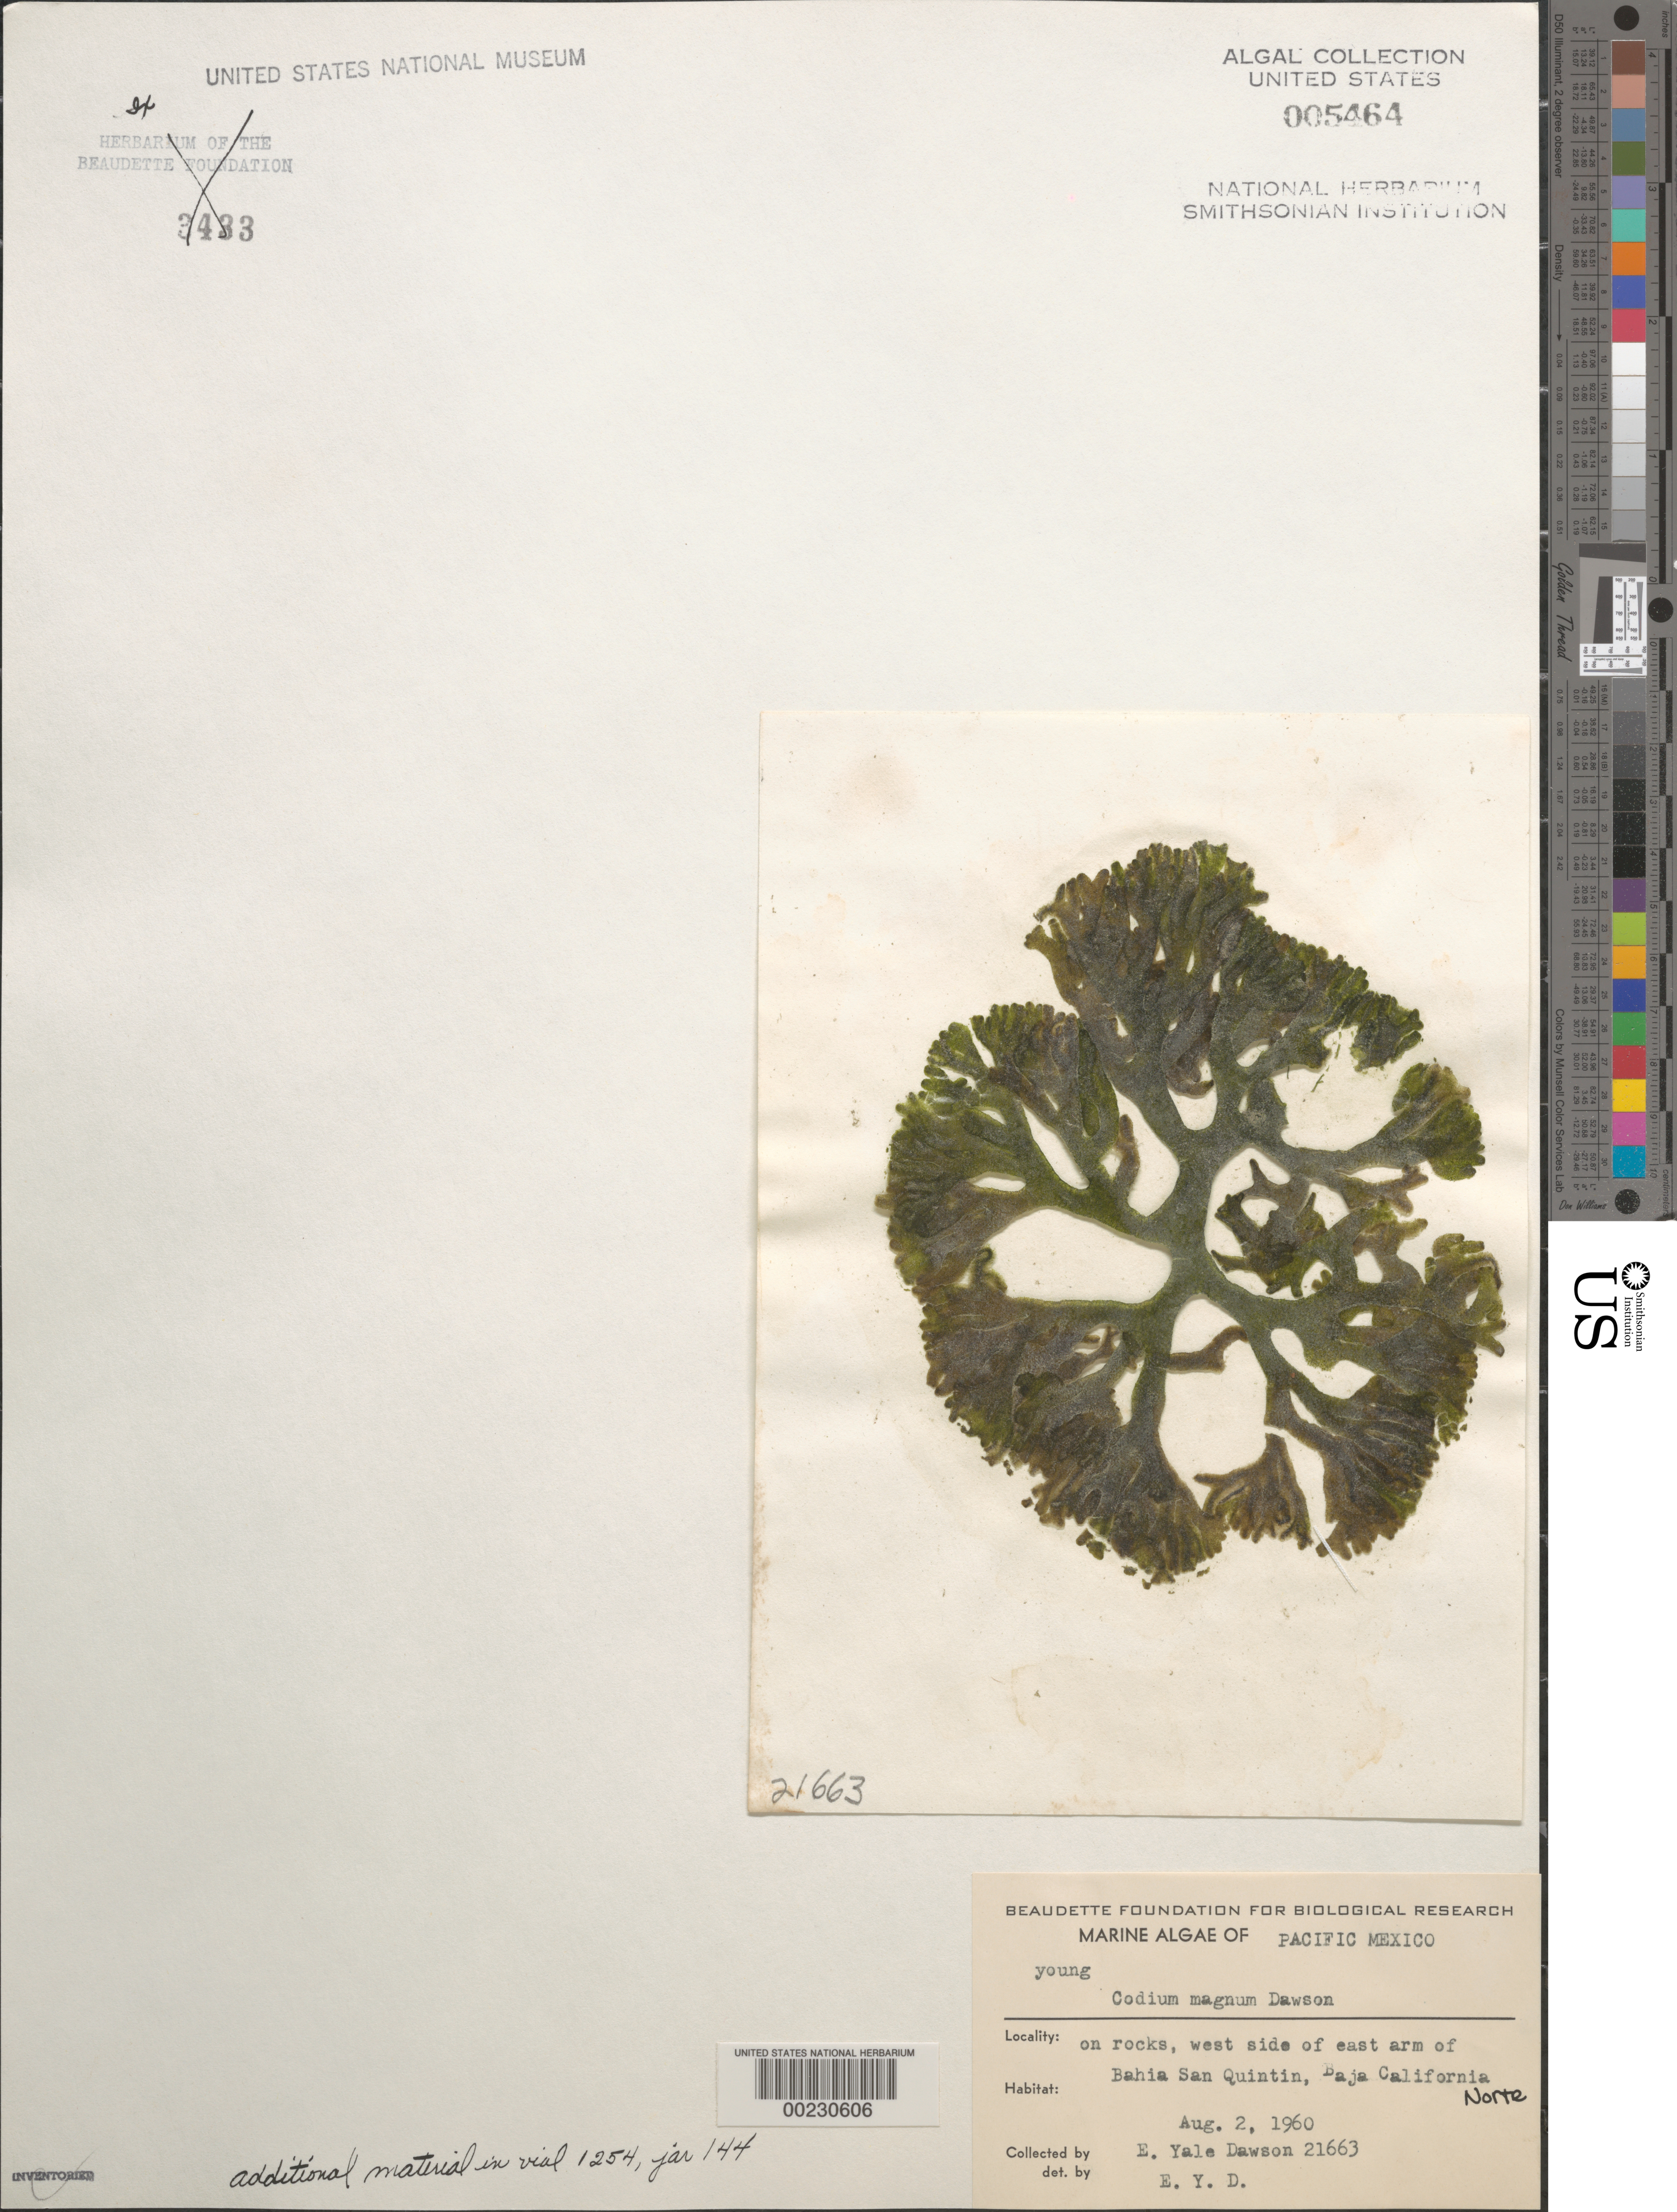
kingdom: Plantae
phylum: Chlorophyta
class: Ulvophyceae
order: Bryopsidales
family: Codiaceae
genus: Codium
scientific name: Codium amplivesiculatum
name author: Setch. & N.L. Gardner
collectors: E. Y. Dawson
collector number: EYD 21663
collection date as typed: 02 Aug 1960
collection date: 1960-08-02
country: Mexico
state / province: Baja California Norte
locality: Bahia San Quintin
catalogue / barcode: US 5464